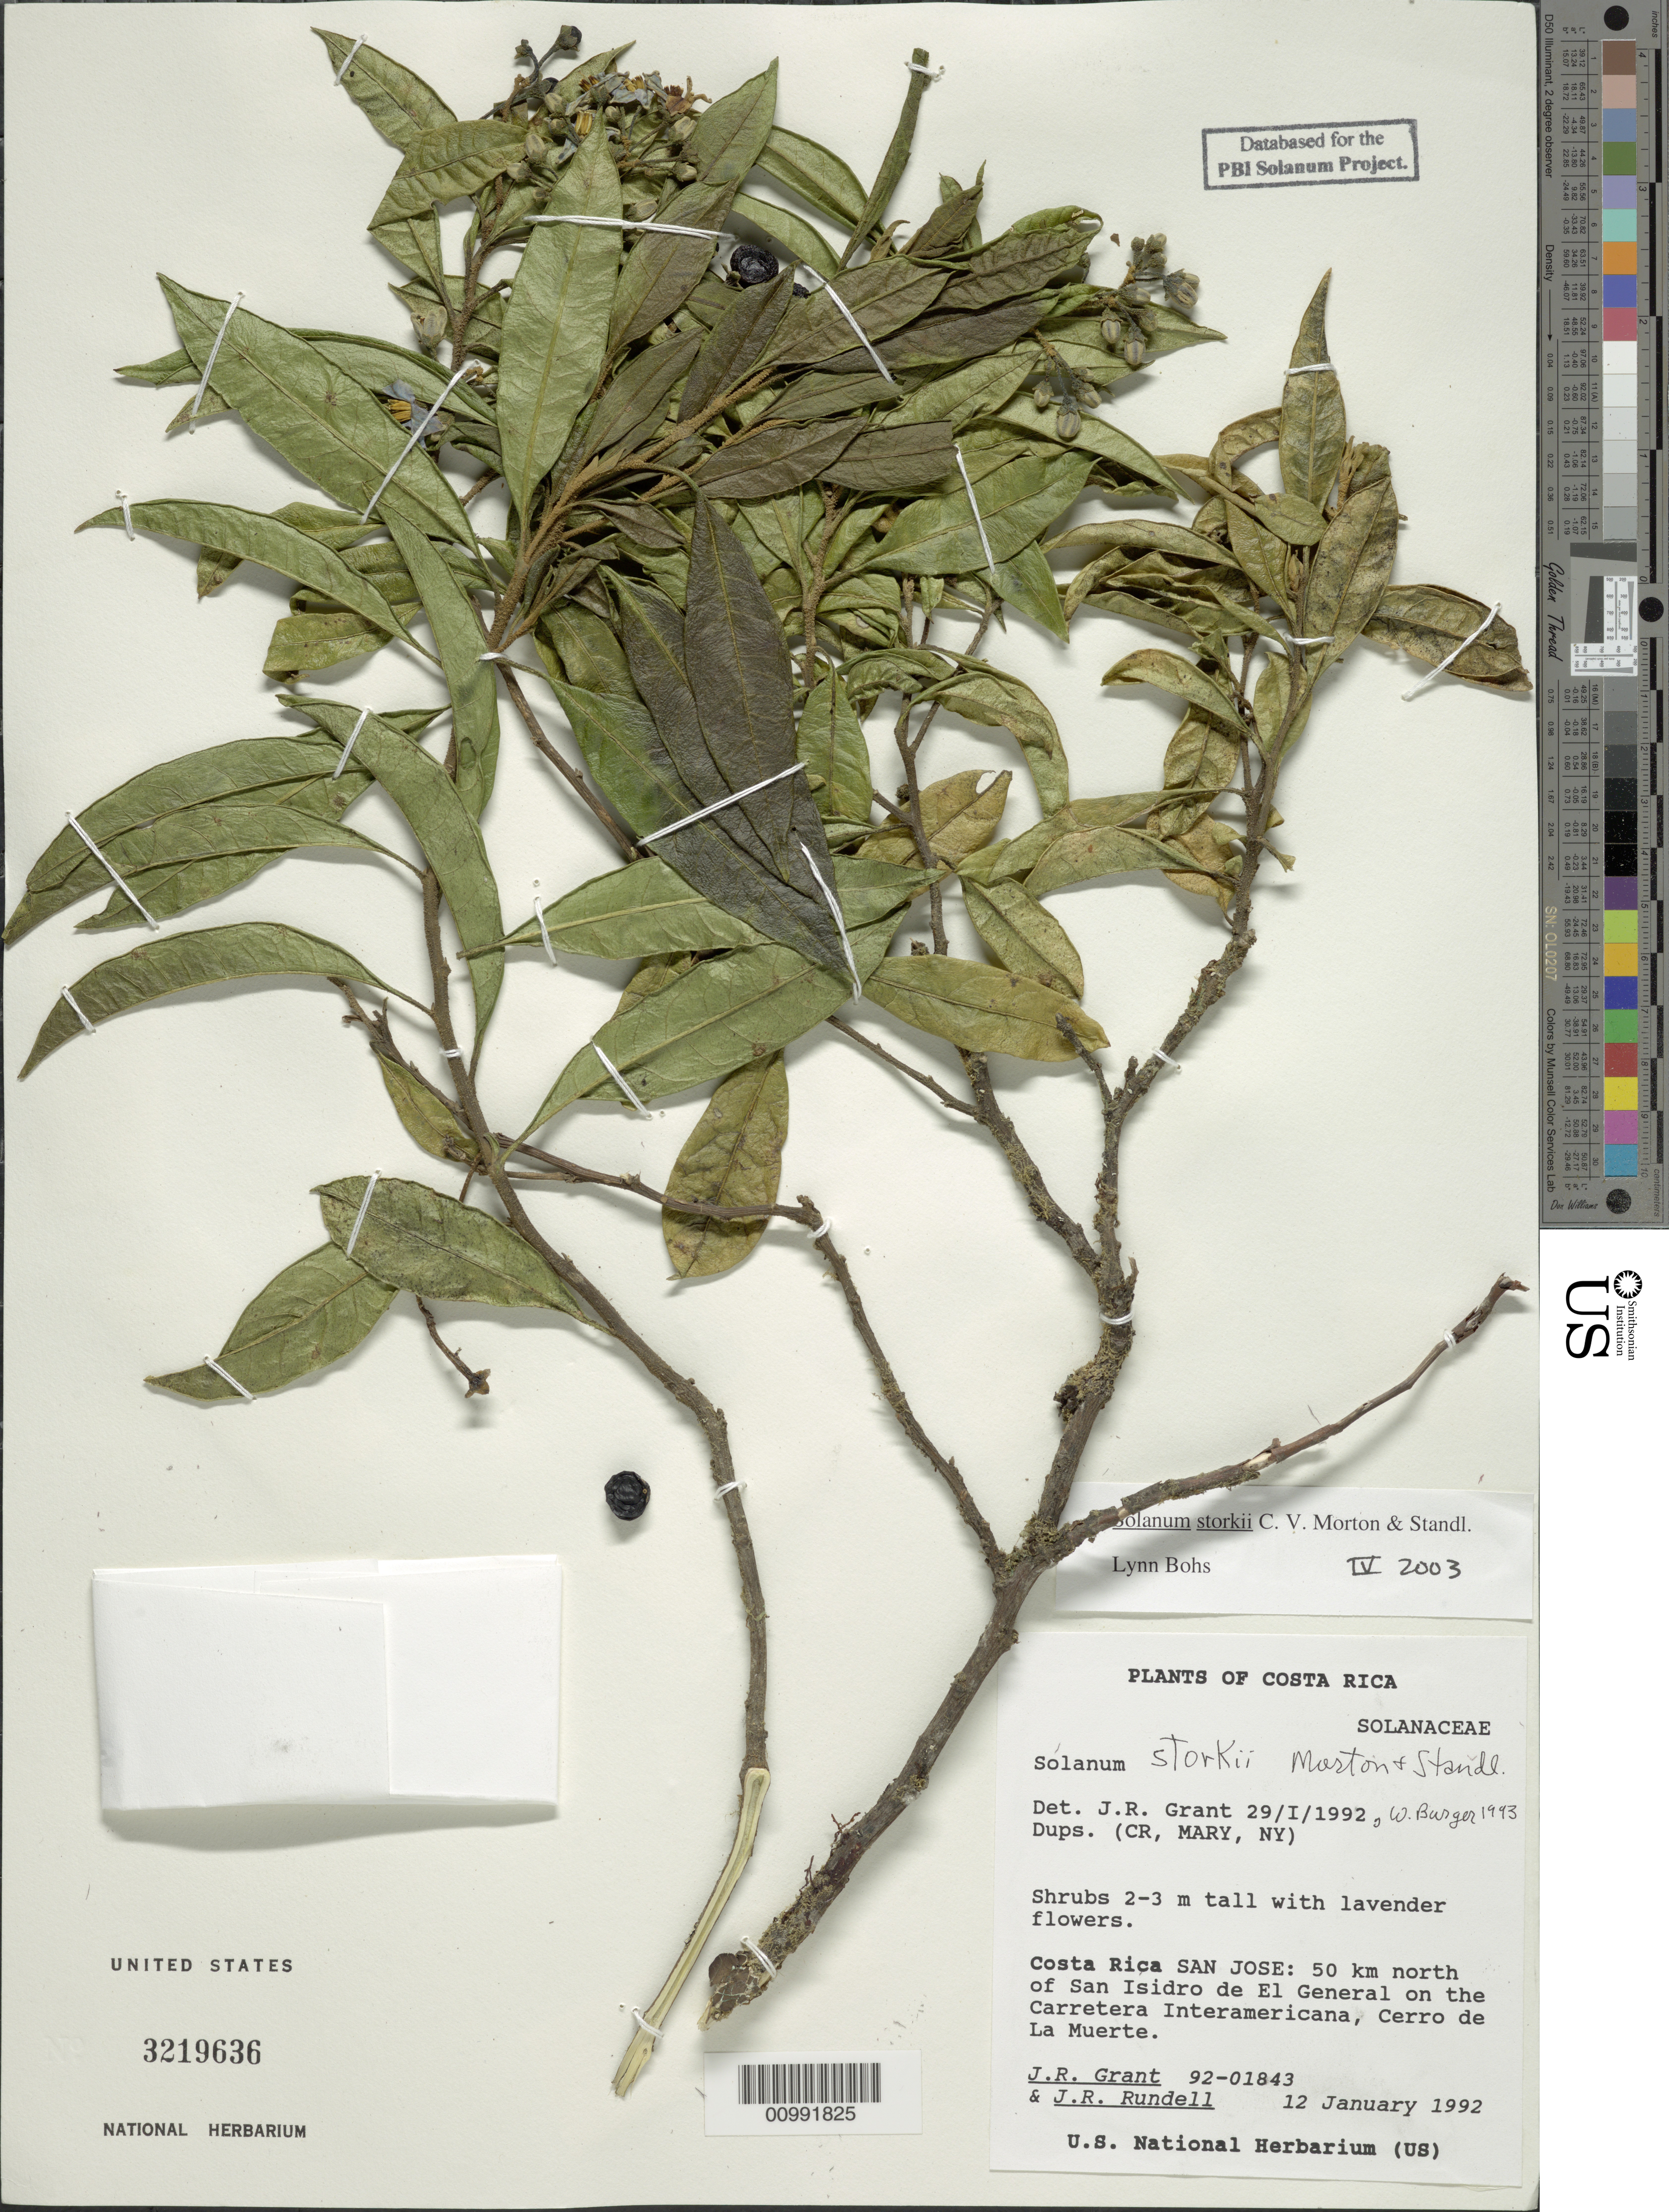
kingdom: Plantae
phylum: Tracheophyta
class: Magnoliopsida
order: Solanales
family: Solanaceae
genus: Solanum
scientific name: Solanum storkii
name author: C.V. Morton & Standl.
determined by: Bohs, L. A.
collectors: J. R. Grant & J. R. Rundell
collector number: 92-1843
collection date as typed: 12 Jan 1992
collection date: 1992-01-12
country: Costa Rica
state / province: San José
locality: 50 km north of San Isidro de El General on the Carretera Interamericana, Cerro de La Muerte.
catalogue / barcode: US 3219636